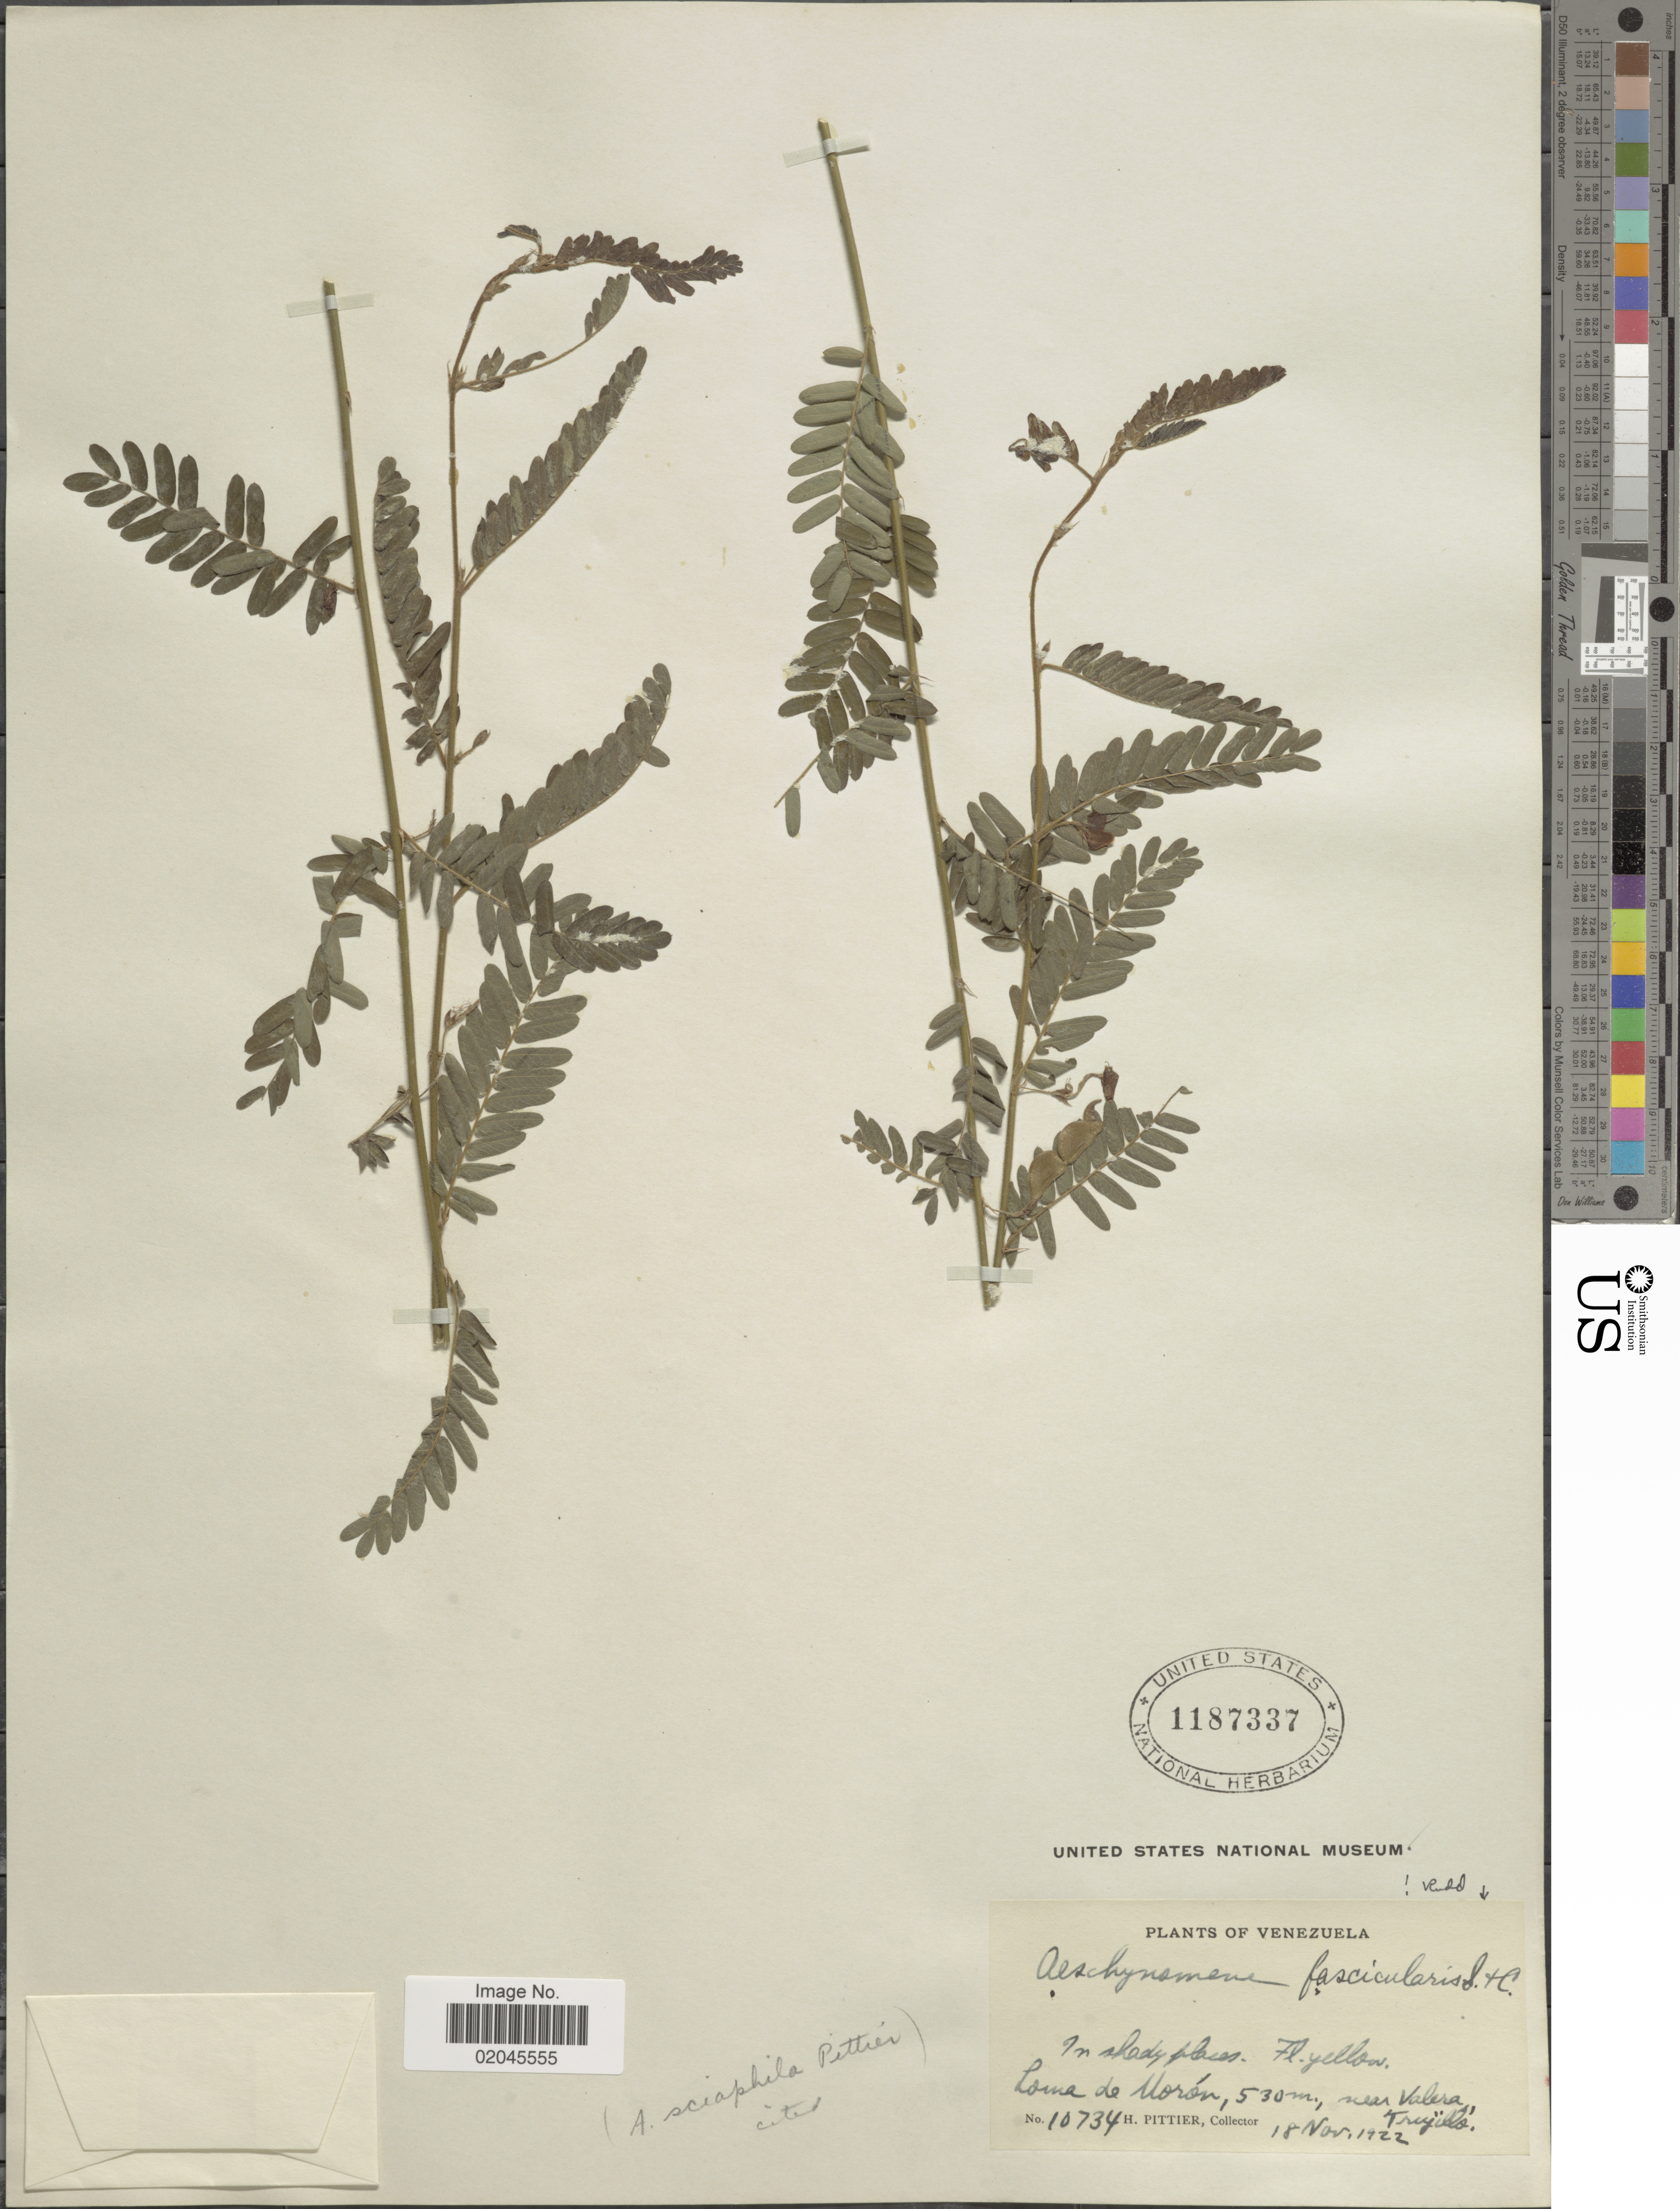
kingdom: Plantae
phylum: Tracheophyta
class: Magnoliopsida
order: Fabales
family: Fabaceae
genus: Aeschynomene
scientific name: Aeschynomene fascicularis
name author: Schltdl. & Cham.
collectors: H. F. Pittier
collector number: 10734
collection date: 1922-11-18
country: Venezuela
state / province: Trujillo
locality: In shady places, Loma de Moran, near Valera.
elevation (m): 530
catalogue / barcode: US 1187337